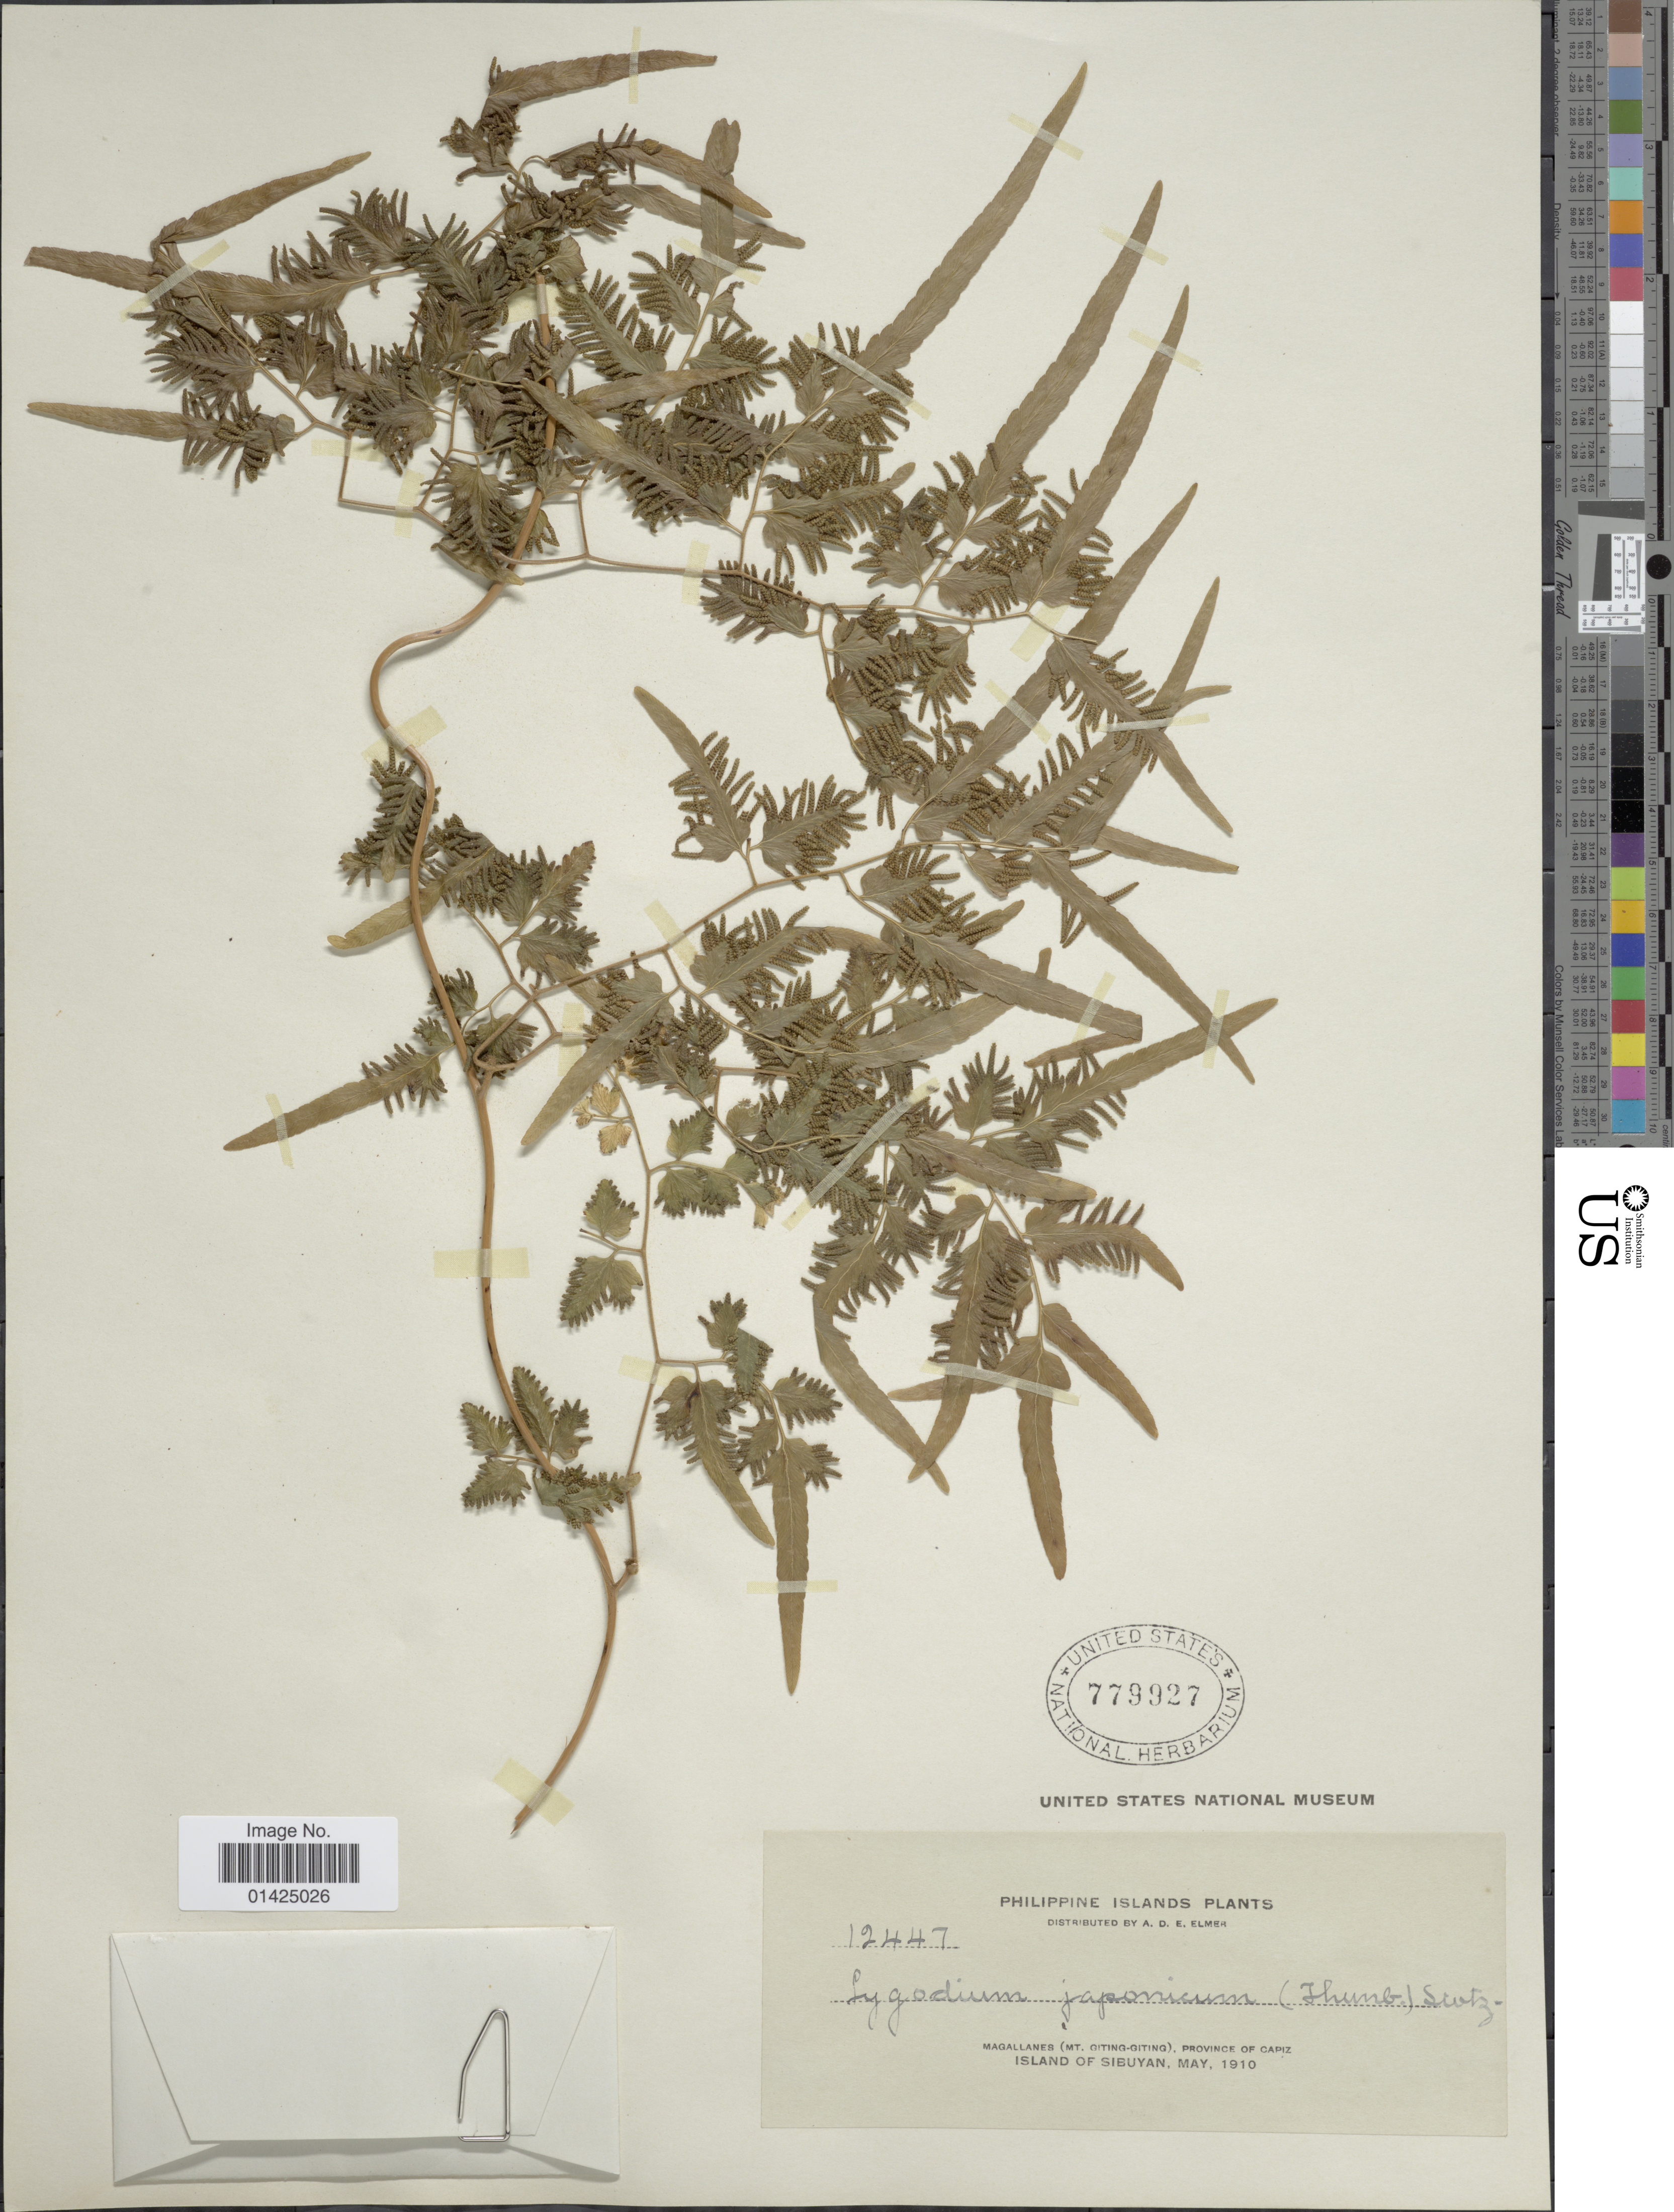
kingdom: Plantae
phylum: Tracheophyta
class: Polypodiopsida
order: Schizaeales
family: Lygodiaceae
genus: Lygodium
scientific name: Lygodium japonicum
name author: (Thunb.) Sw.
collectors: A. D. E. Elmer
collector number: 12447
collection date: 1910-05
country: Philippines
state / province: Western Visayas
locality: Maqallanes (Mt. Giting-Giting), Province of Capiz, Island of Sibuyan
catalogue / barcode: US 779927